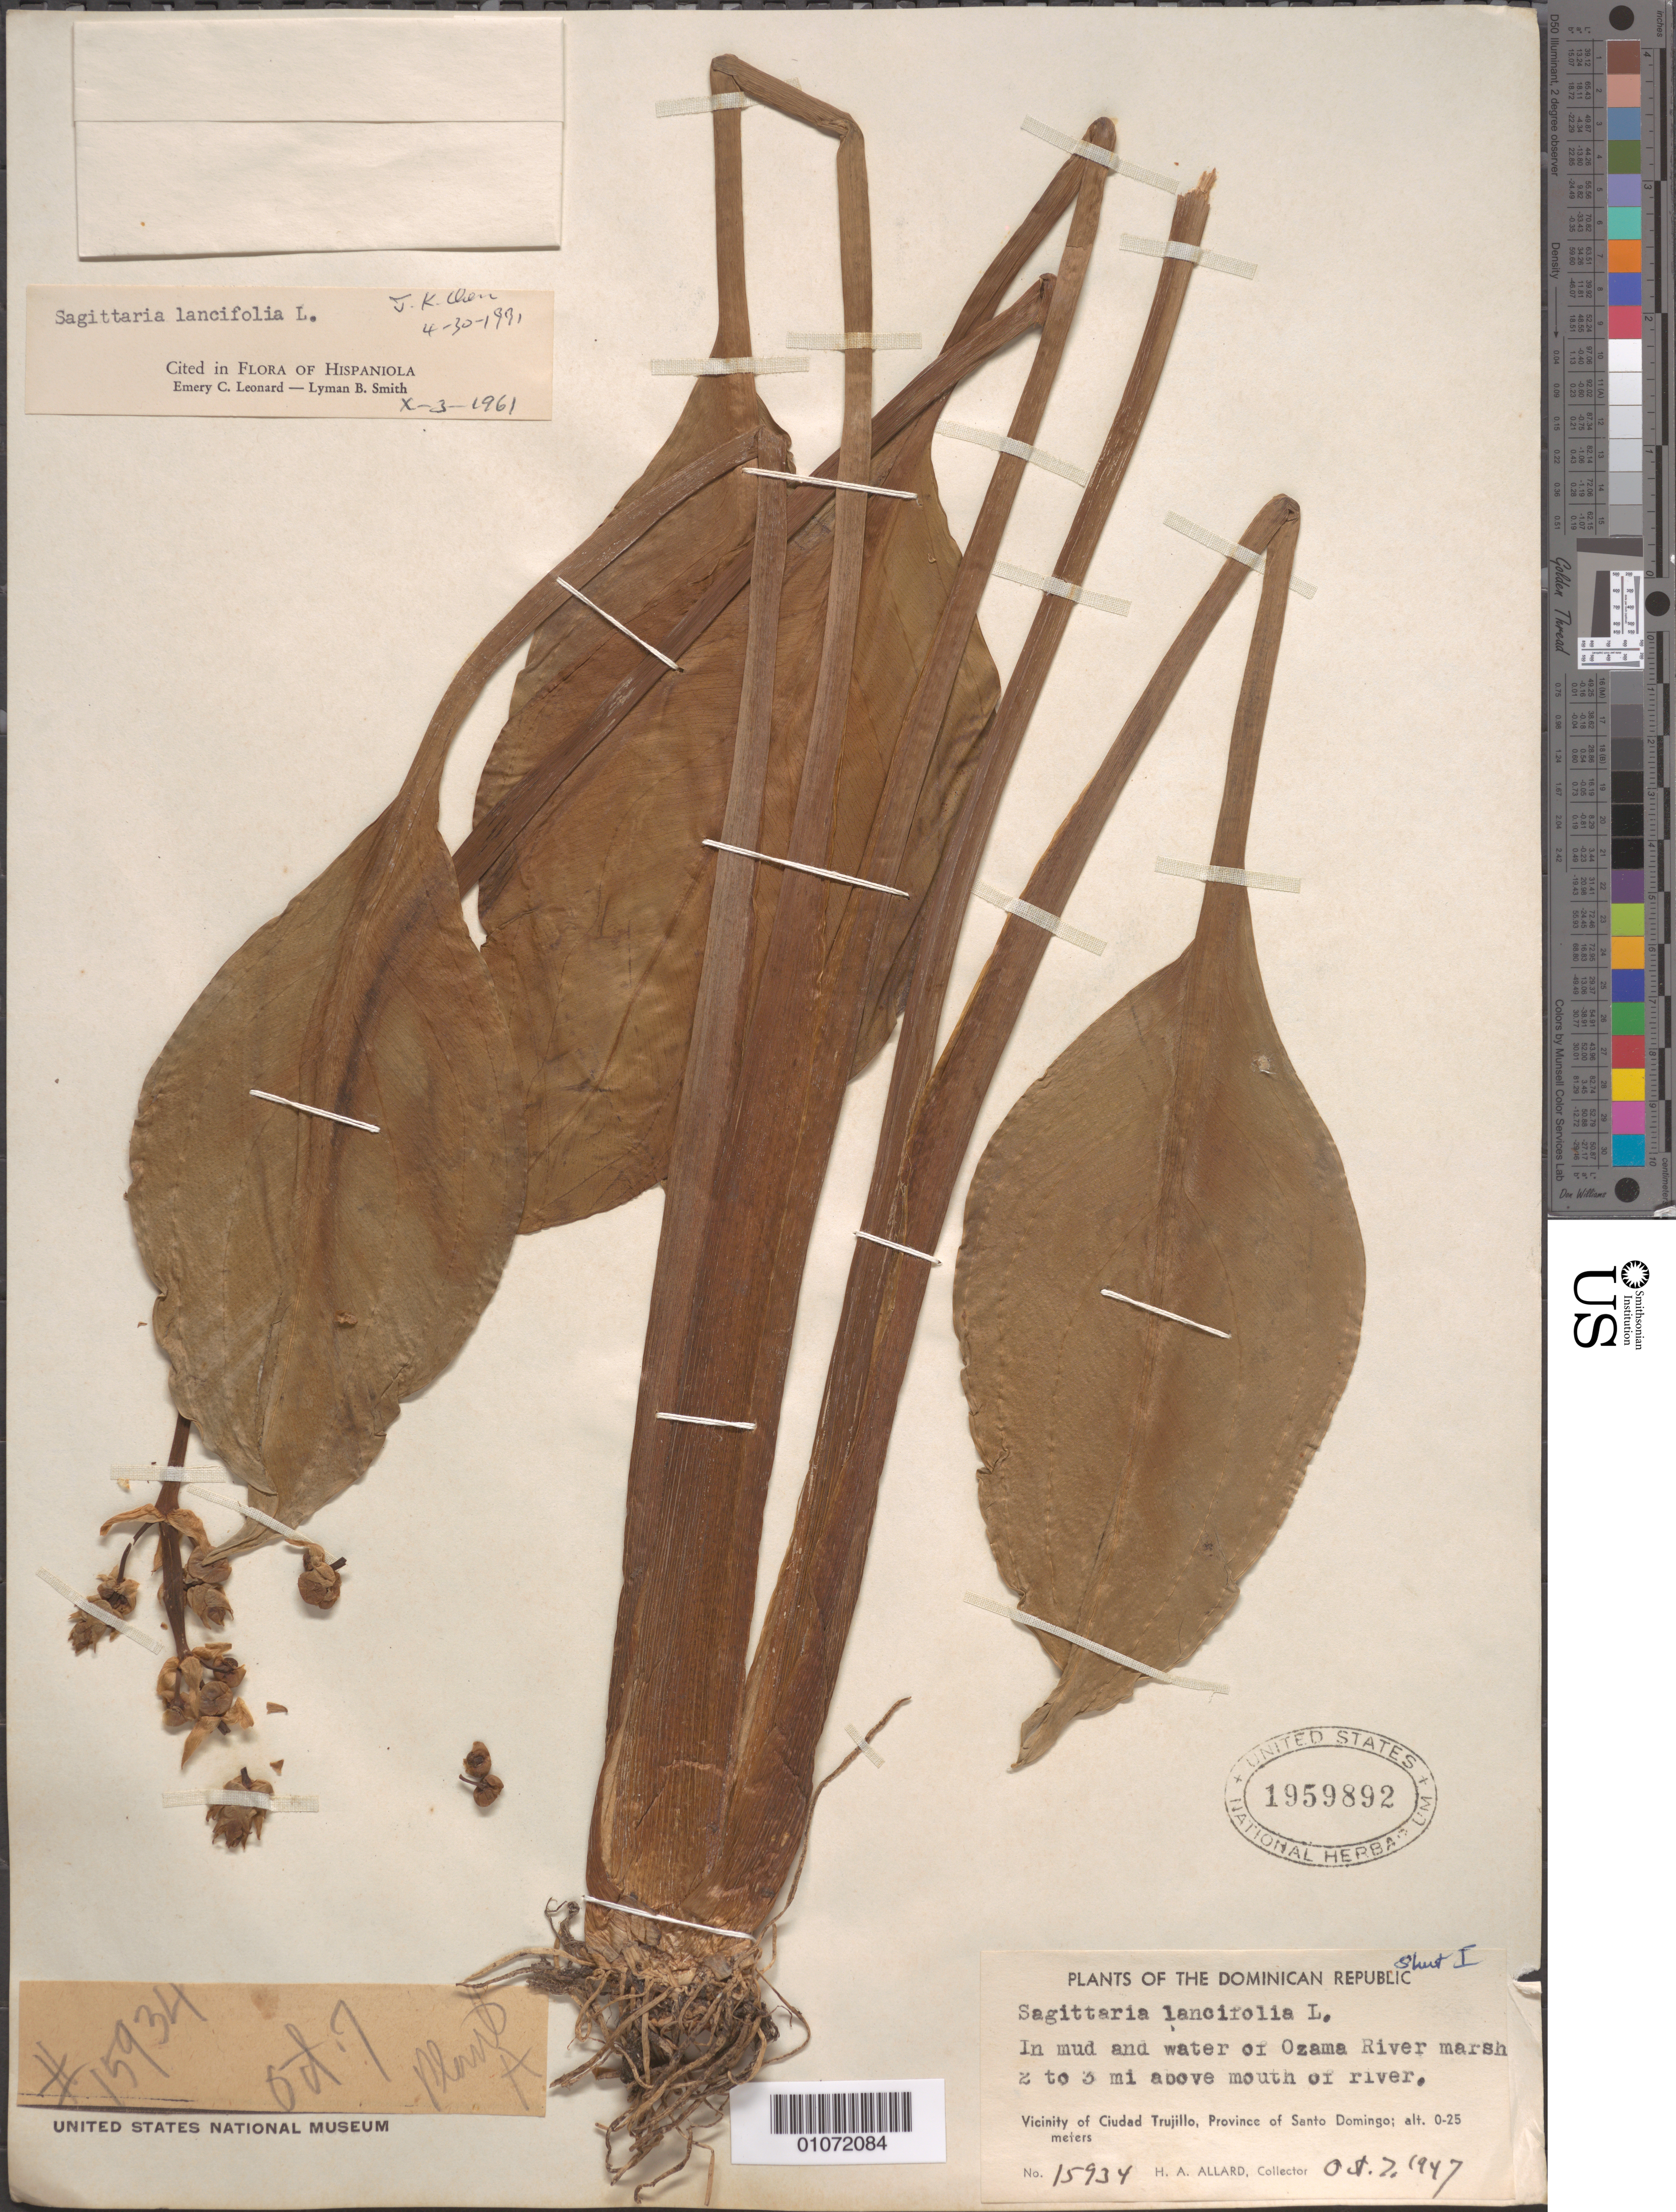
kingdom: Plantae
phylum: Tracheophyta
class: Liliopsida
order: Alismatales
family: Alismataceae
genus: Sagittaria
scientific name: Sagittaria lancifolia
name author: L.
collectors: H. A. Allard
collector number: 15934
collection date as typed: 01 Jul 1947 or 07 Jan 1947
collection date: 1947-01-07 or 1947-07-01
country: Dominican Republic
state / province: Santo Domingo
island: Hispaniola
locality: In mud and water of Ozama River marsh 2 to 3 miles above mouth of river. Vicinity of Ciudad Trujillo, province of Santo Domingo.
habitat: in mud and water of river marsh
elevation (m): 0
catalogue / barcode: US 1959892